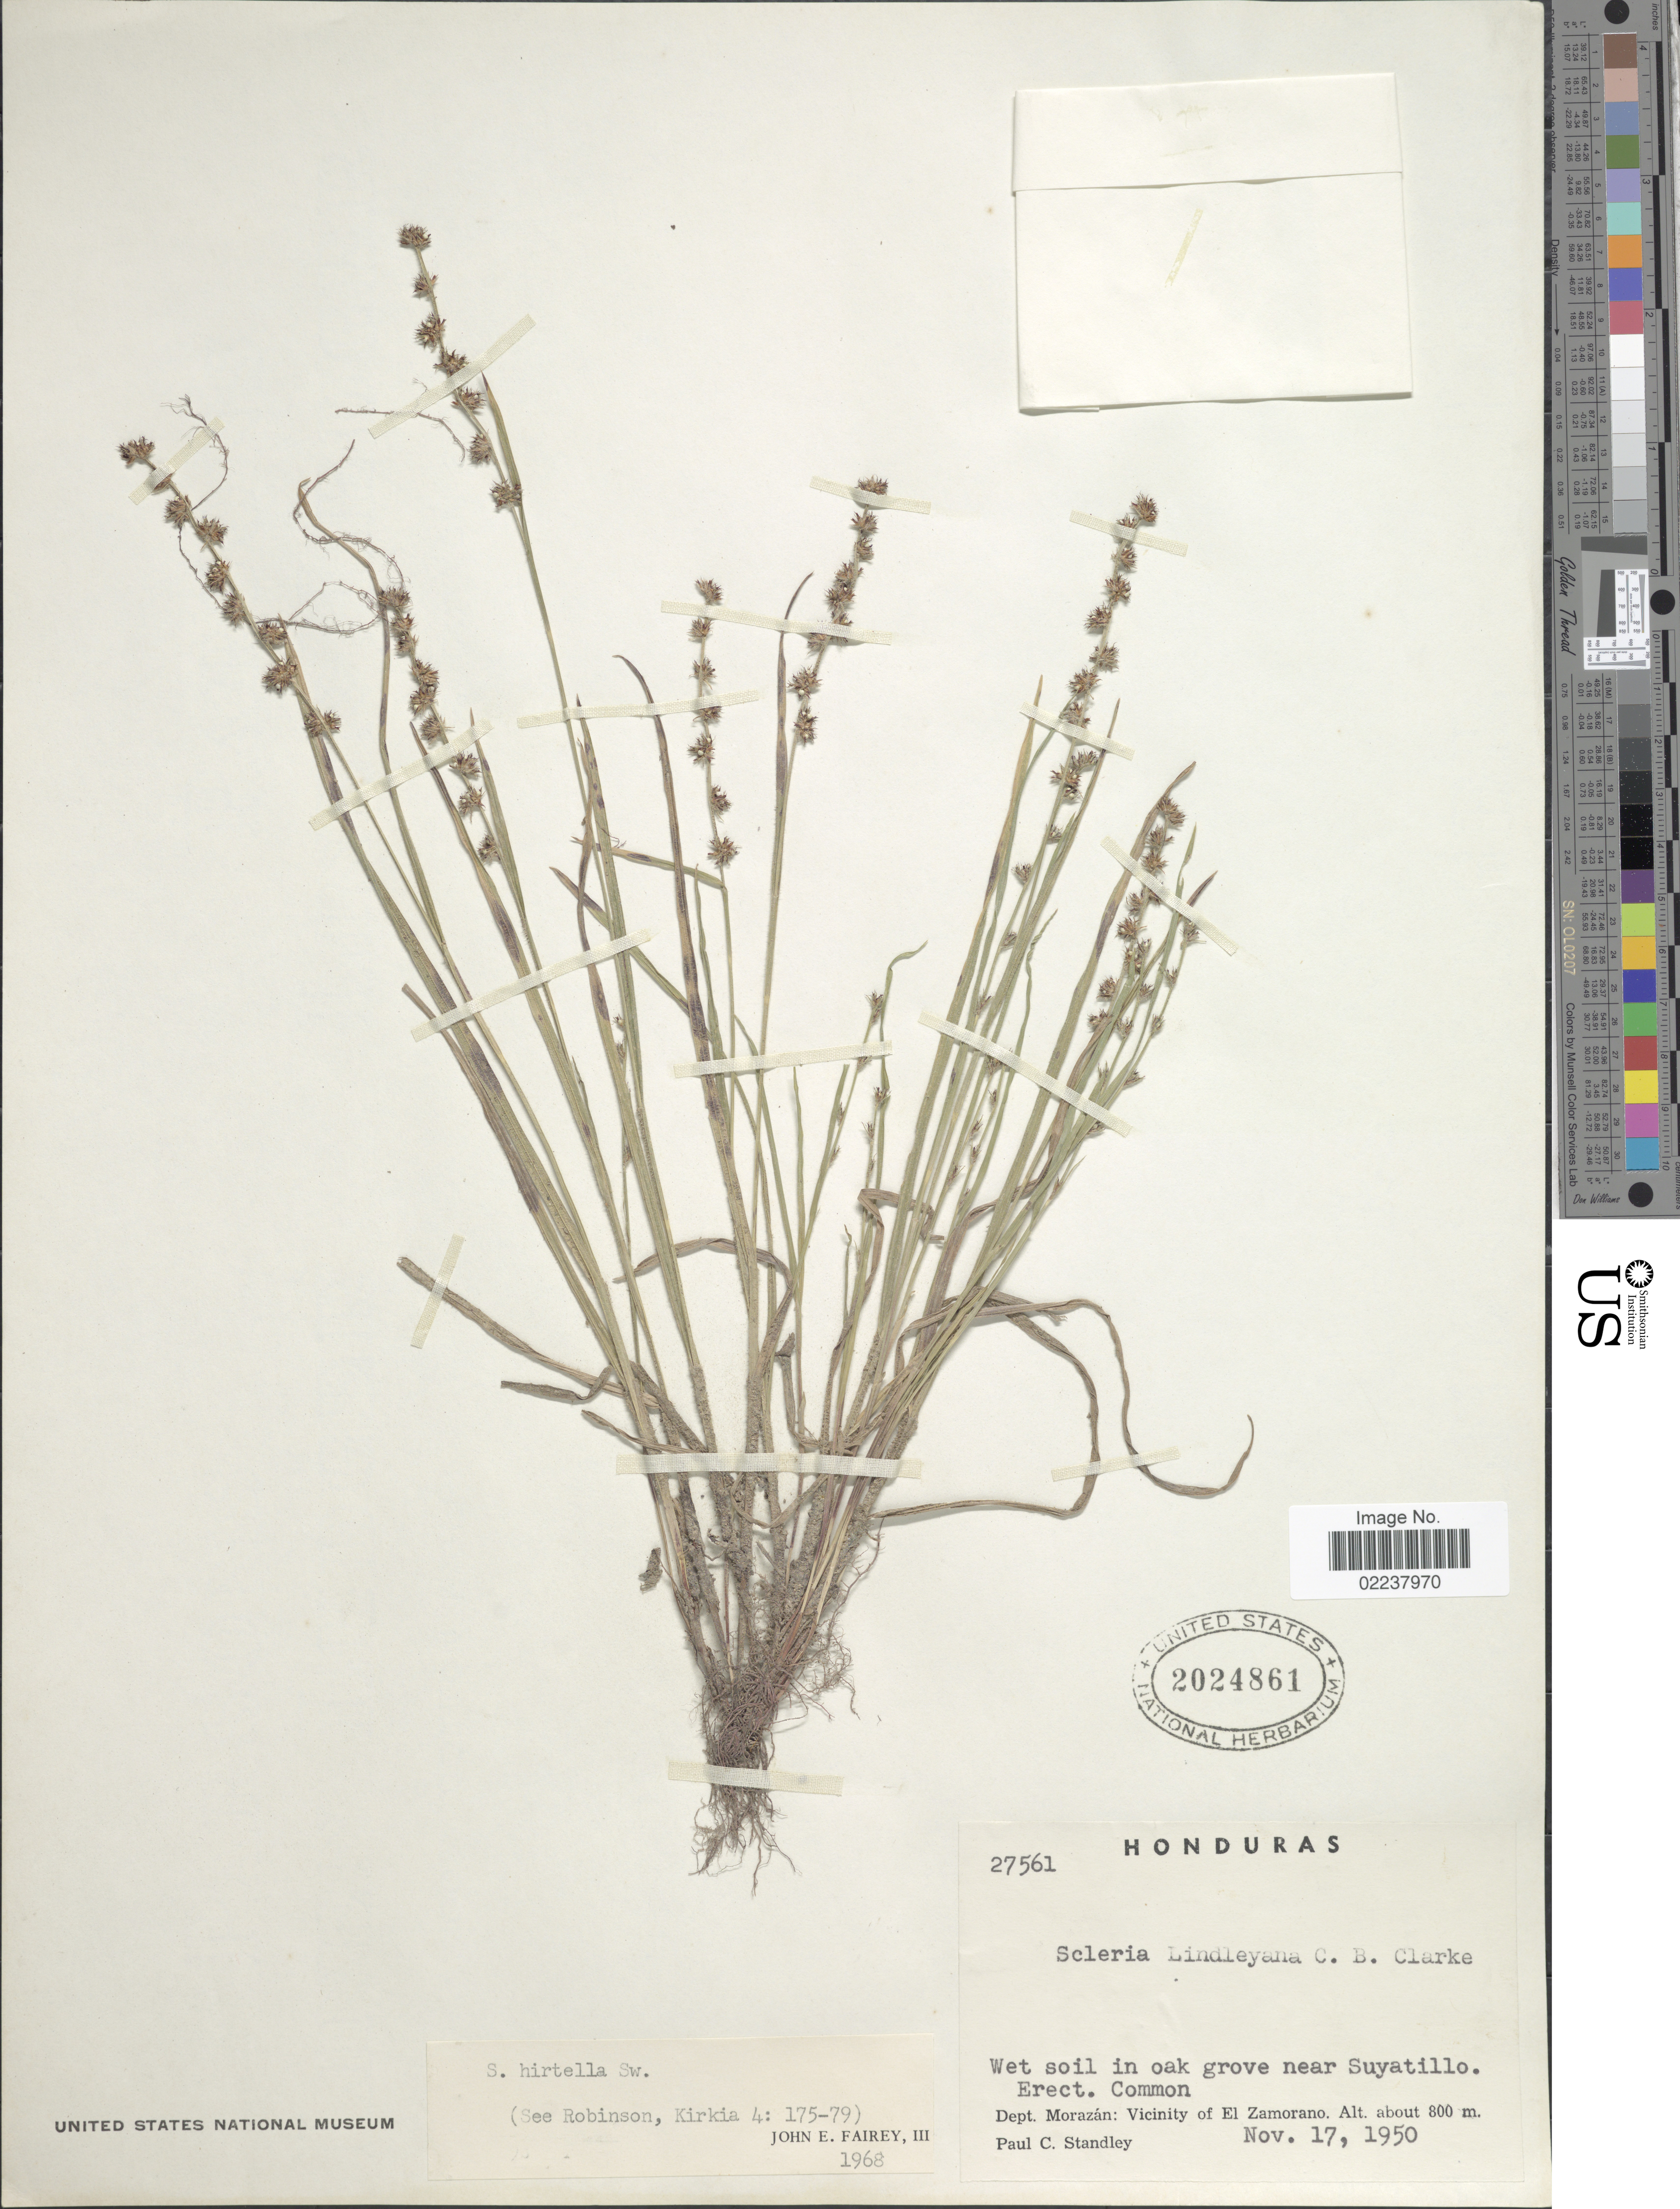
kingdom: Plantae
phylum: Tracheophyta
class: Liliopsida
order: Poales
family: Cyperaceae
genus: Scleria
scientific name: Scleria hirtella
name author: Sw.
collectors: P. C. Standley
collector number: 27561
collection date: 1950-11-17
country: Honduras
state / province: Fco. Morazán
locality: Wet soil in oak grove near Suyatillo. Vicinity of El Zamorano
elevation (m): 800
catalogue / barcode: US 2024861